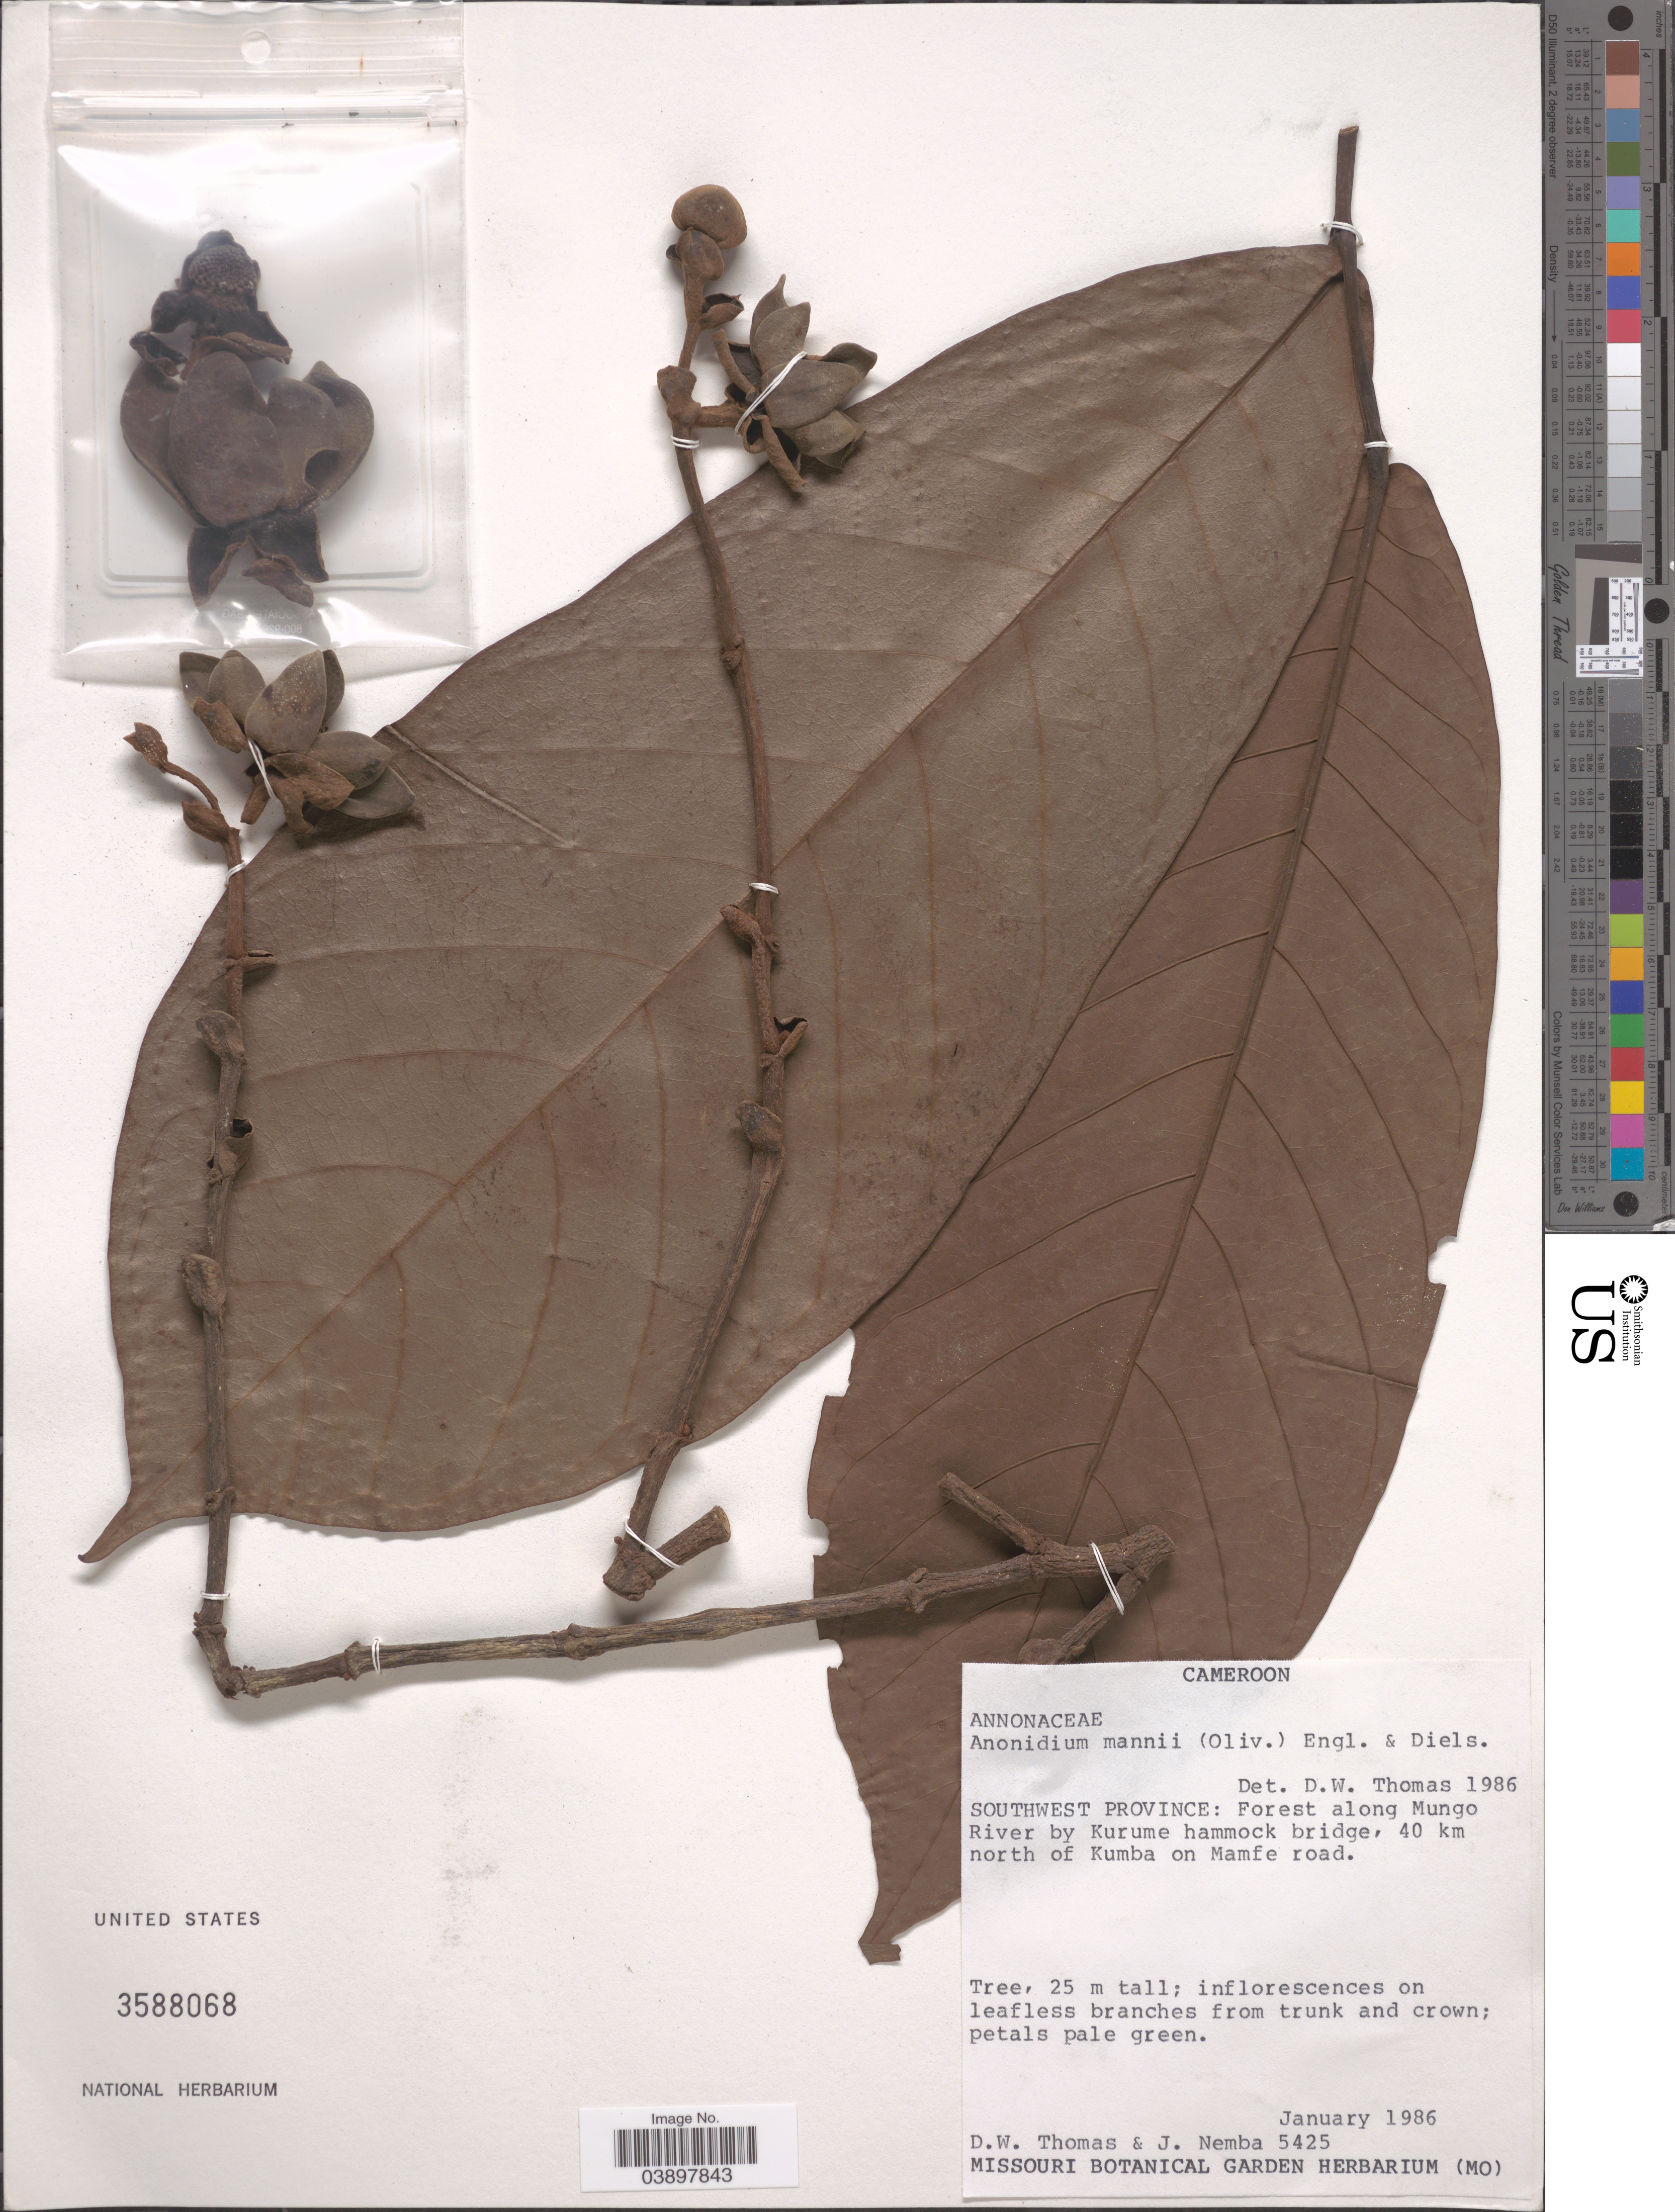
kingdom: Plantae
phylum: Tracheophyta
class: Magnoliopsida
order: Magnoliales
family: Annonaceae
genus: Anonidium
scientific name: Anonidium mannii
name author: (Oliv.) Engl. & Diels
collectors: D. W. Thomas & J. Nemba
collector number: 5425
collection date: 1986-01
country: Cameroon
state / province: Sud-Ouest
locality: Southwest Province: Forest along Mungo River by Kurume hammock bridge, 40 km north of Kumba on Mamfe road.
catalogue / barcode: US 3588068